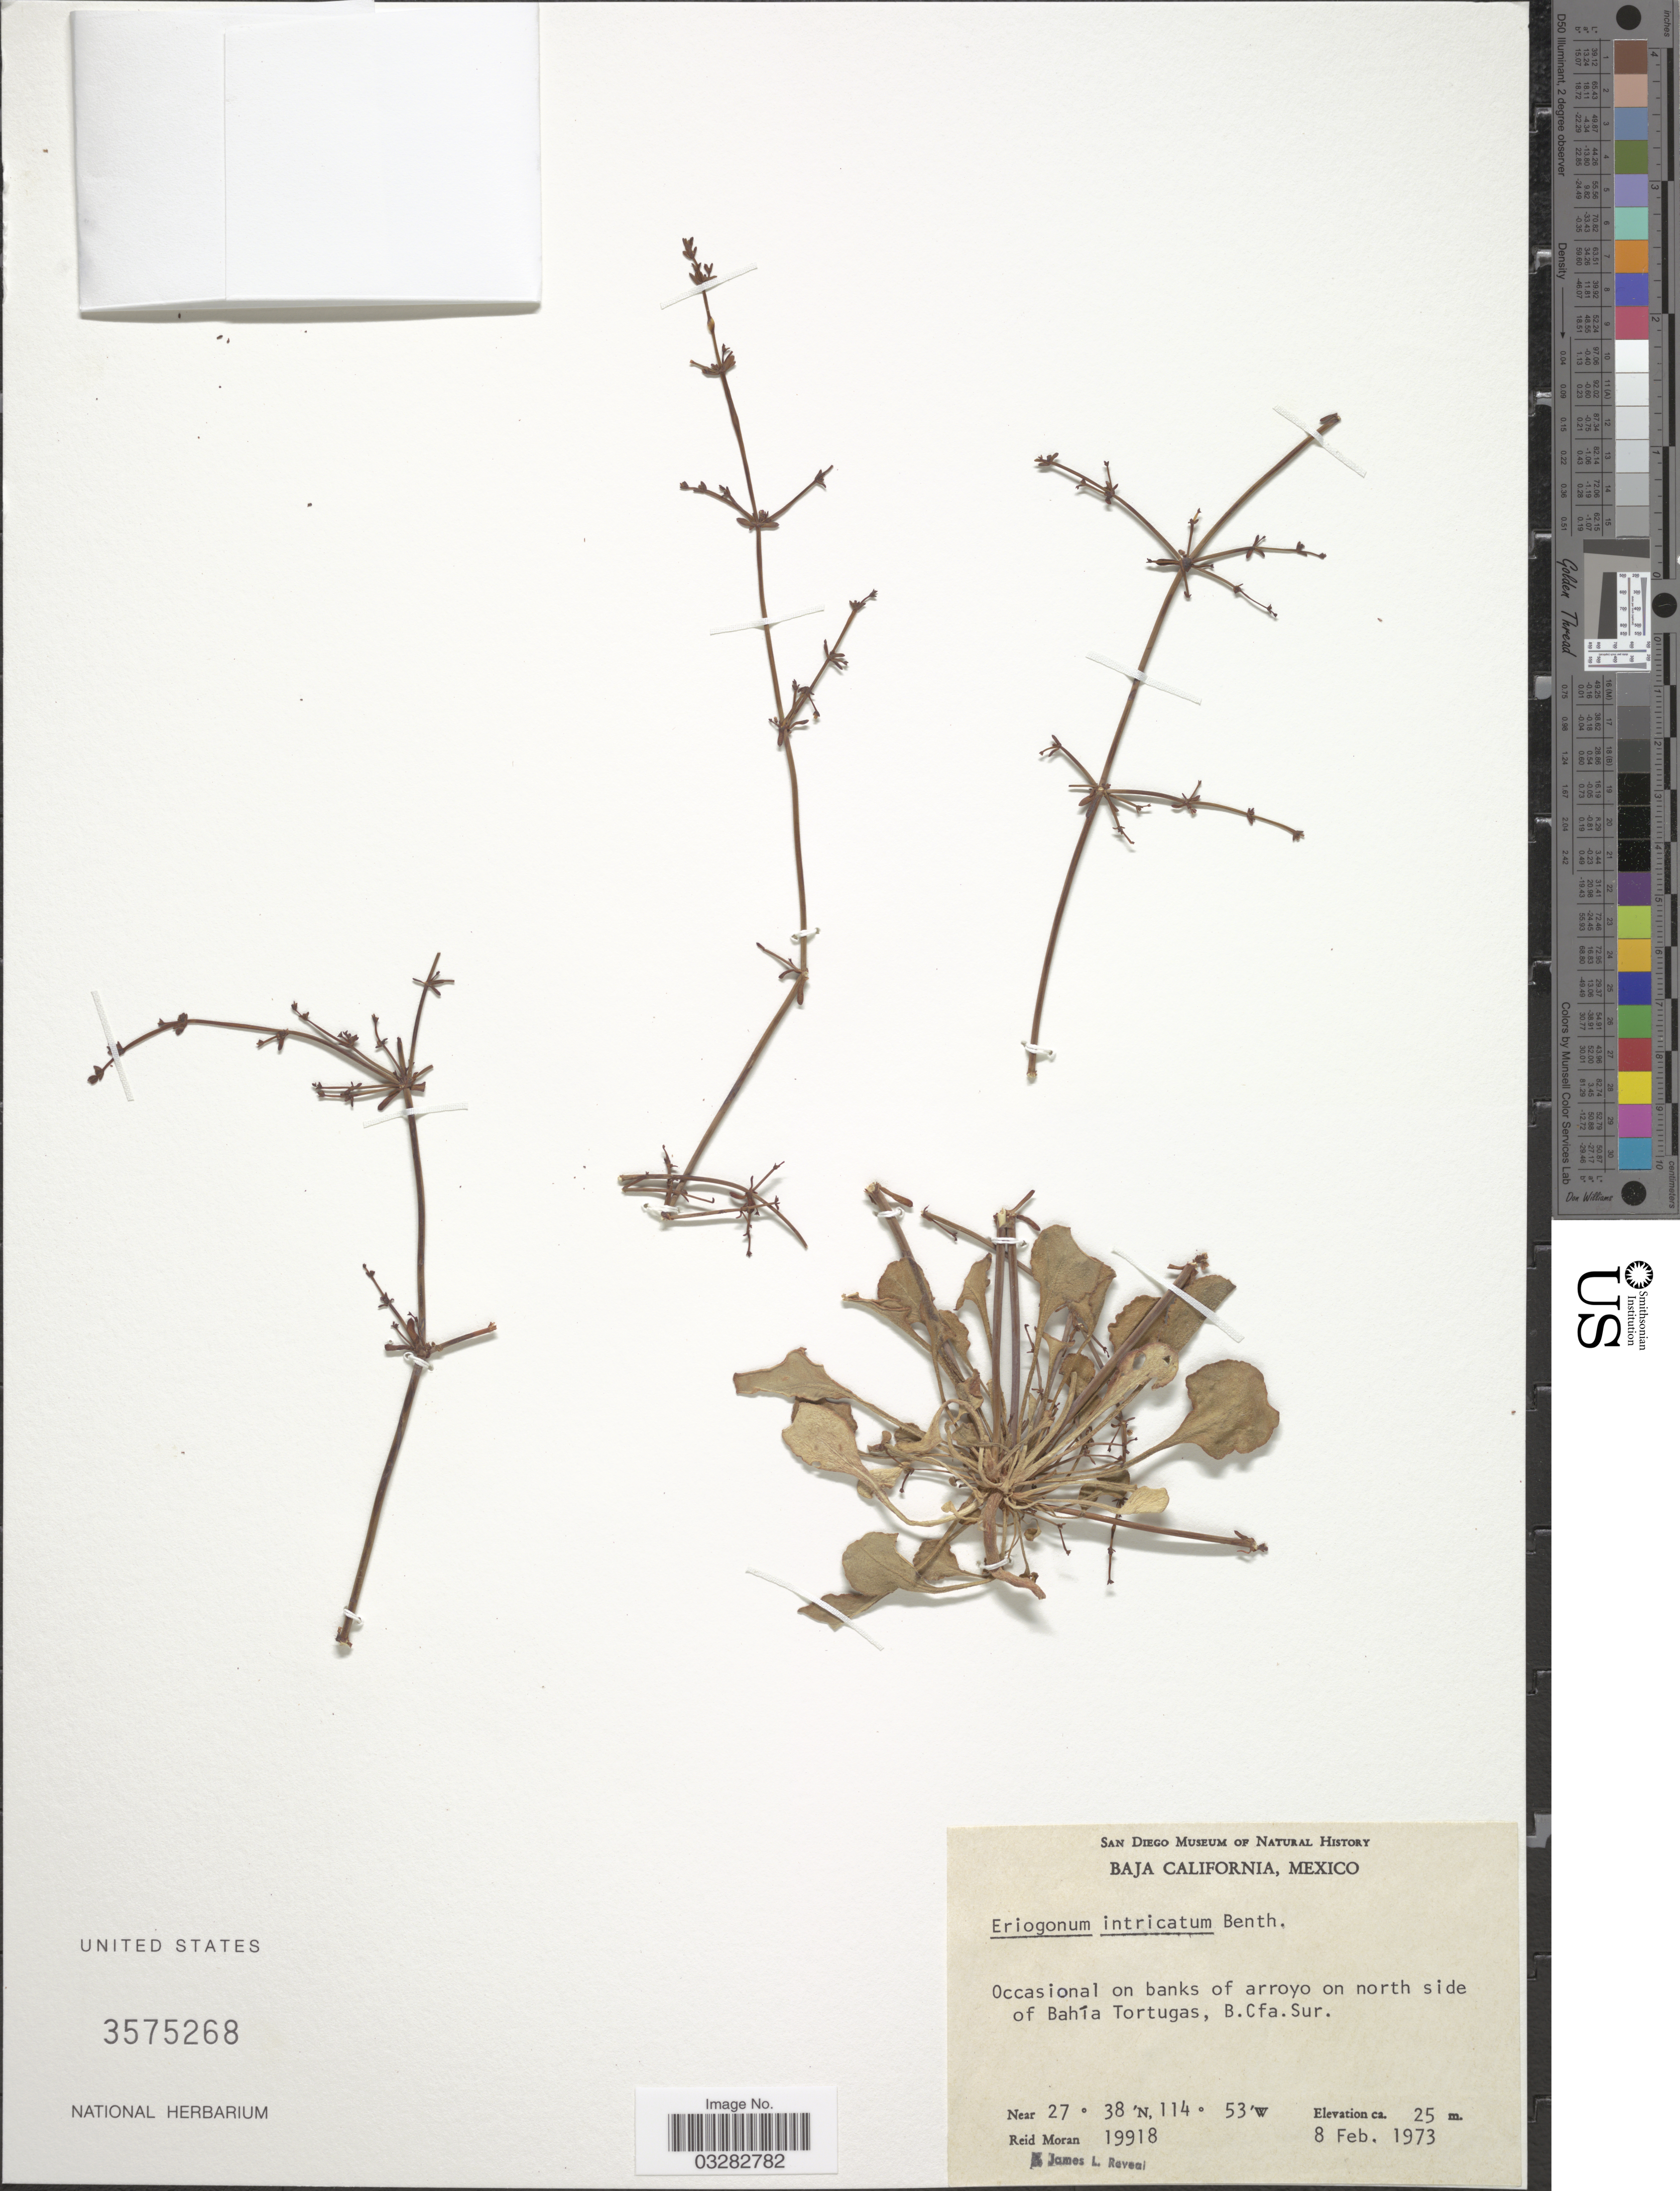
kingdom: Plantae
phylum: Tracheophyta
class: Magnoliopsida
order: Caryophyllales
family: Polygonaceae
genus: Eriogonum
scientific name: Eriogonum intricatum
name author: Benth.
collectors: R. V. Moran & J. L. Reveal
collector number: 19918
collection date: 1973-02-08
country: Mexico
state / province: Baja California Sur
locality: On banks of arroyo on north side of Bahía Tortugas.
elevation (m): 25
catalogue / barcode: US 3575268